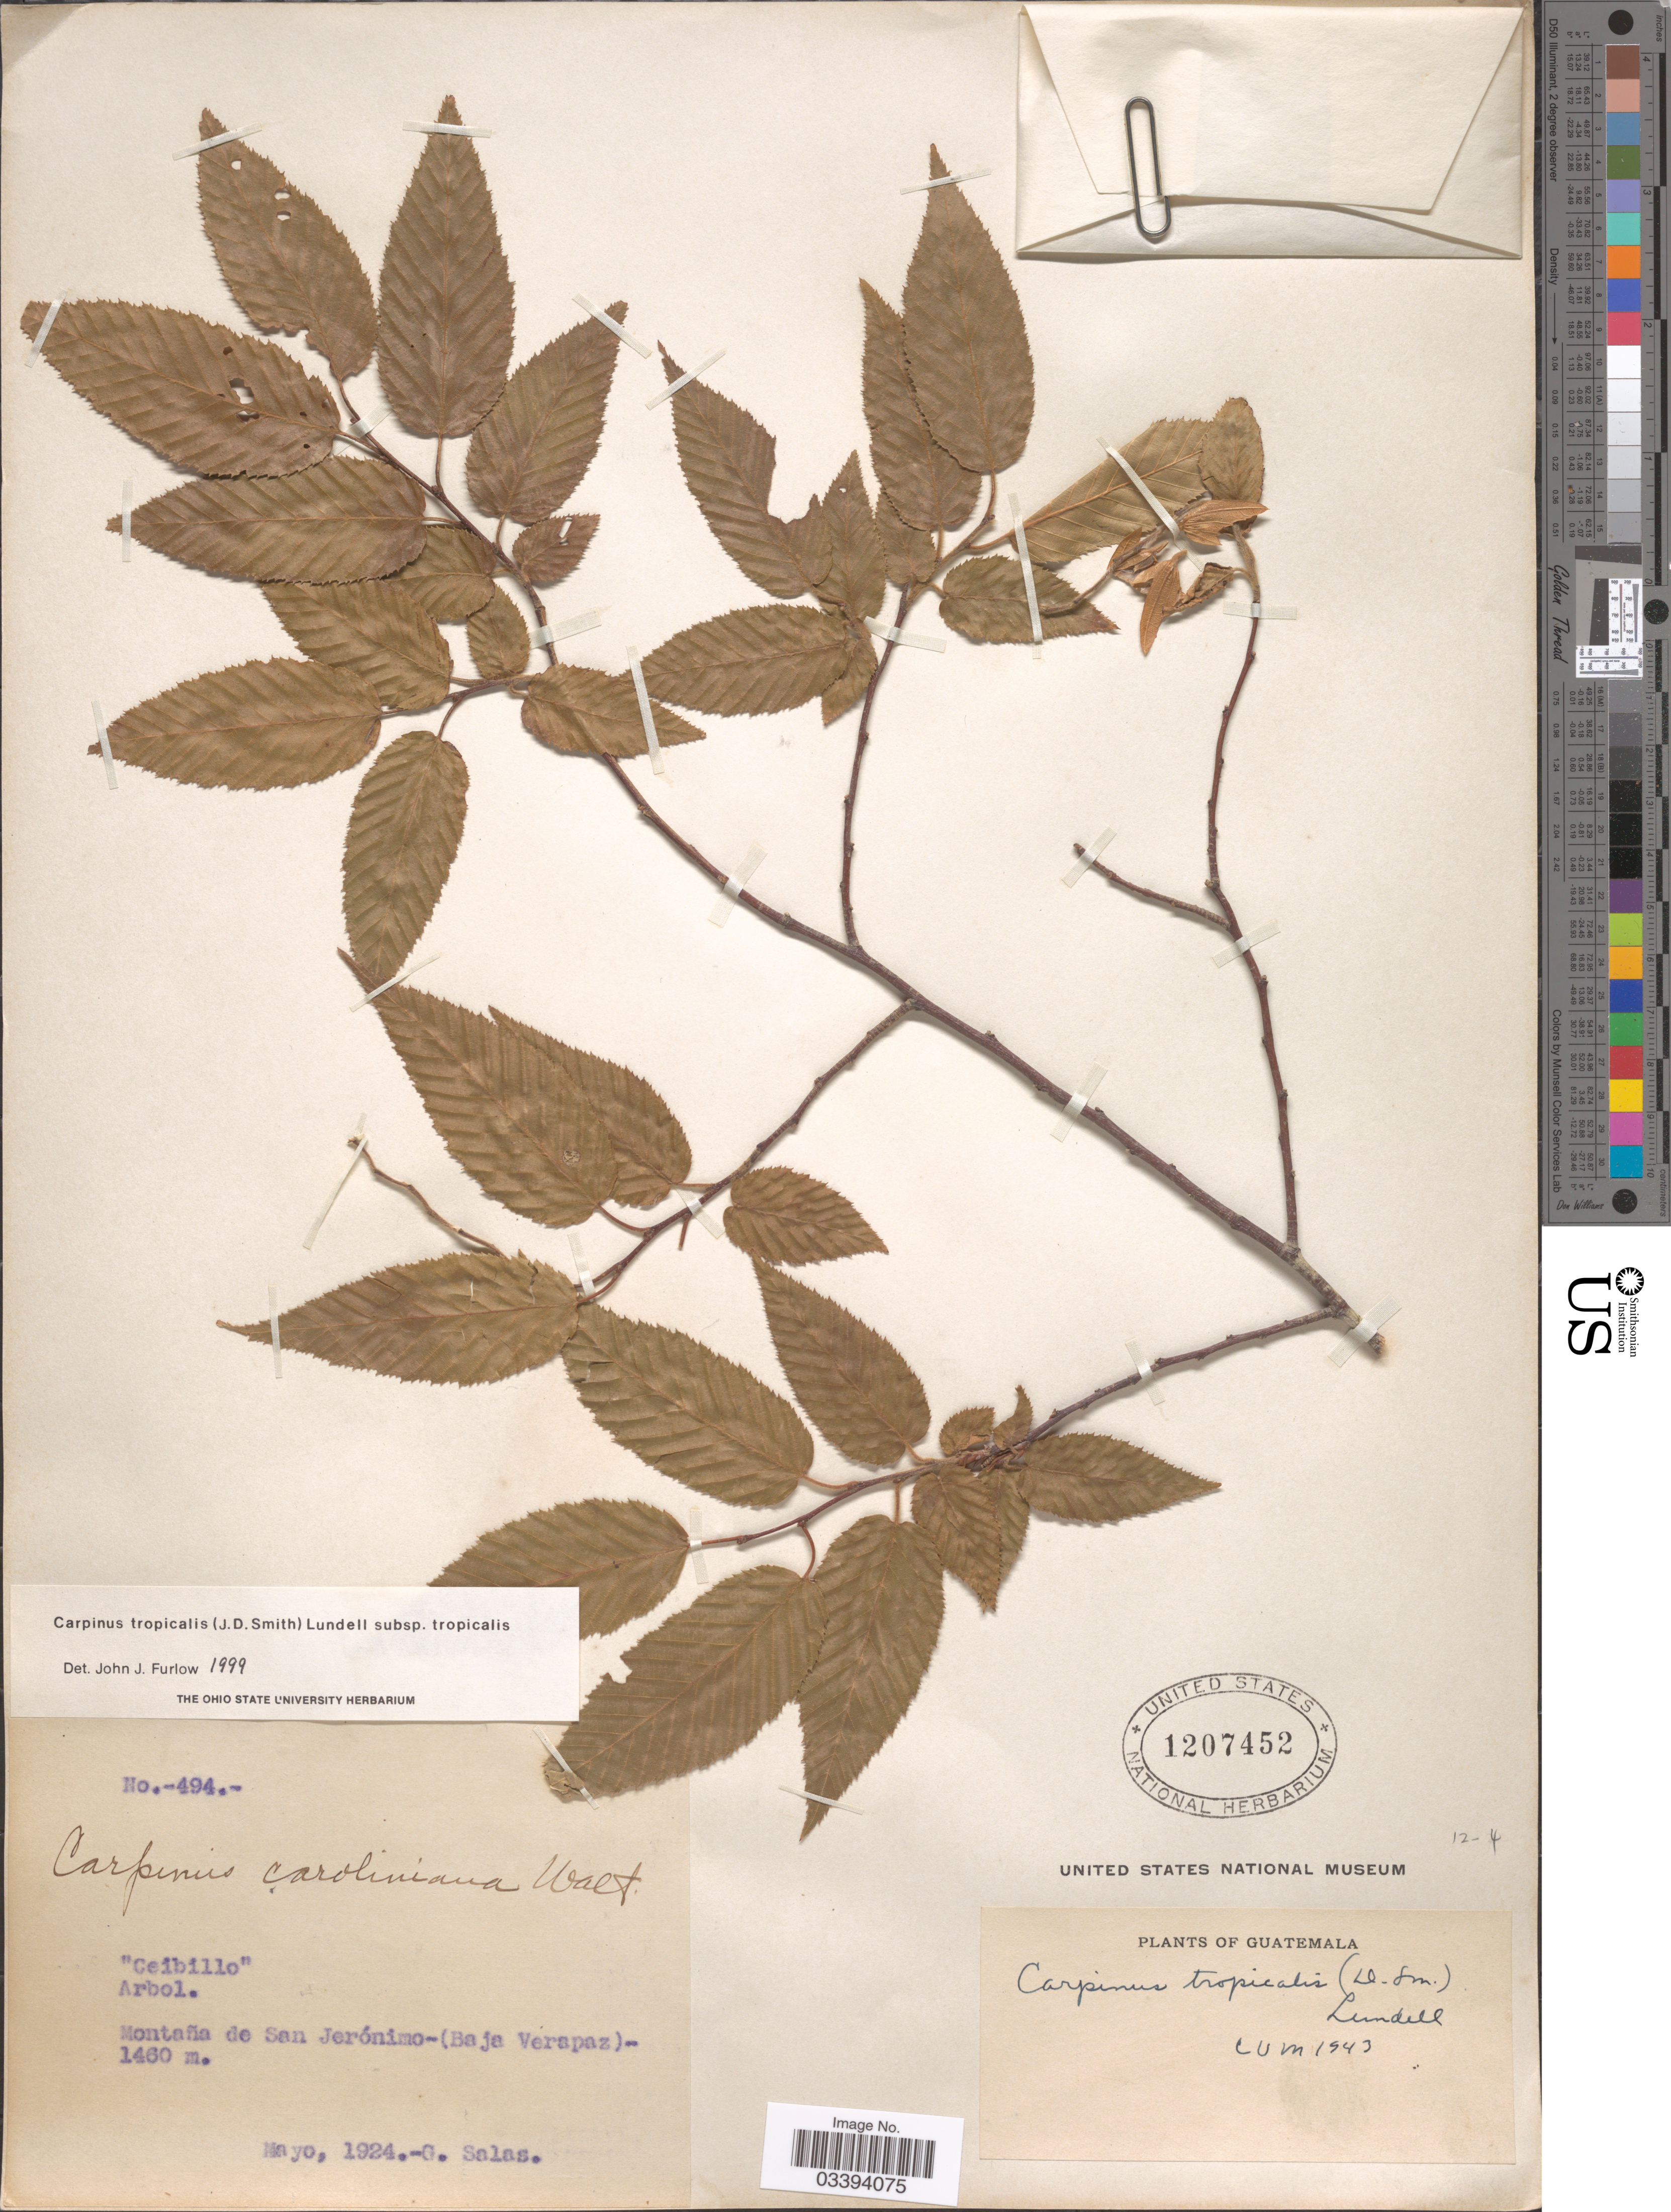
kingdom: Plantae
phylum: Tracheophyta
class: Magnoliopsida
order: Fagales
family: Betulaceae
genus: Carpinus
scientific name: Carpinus tropicalis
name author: (Donn. Sm.) Lundell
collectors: G. Salas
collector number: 494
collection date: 1924-05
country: Guatemala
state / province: Baja Verapaz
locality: Montaña de San Jerónimo.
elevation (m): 1460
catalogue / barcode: US 1207452